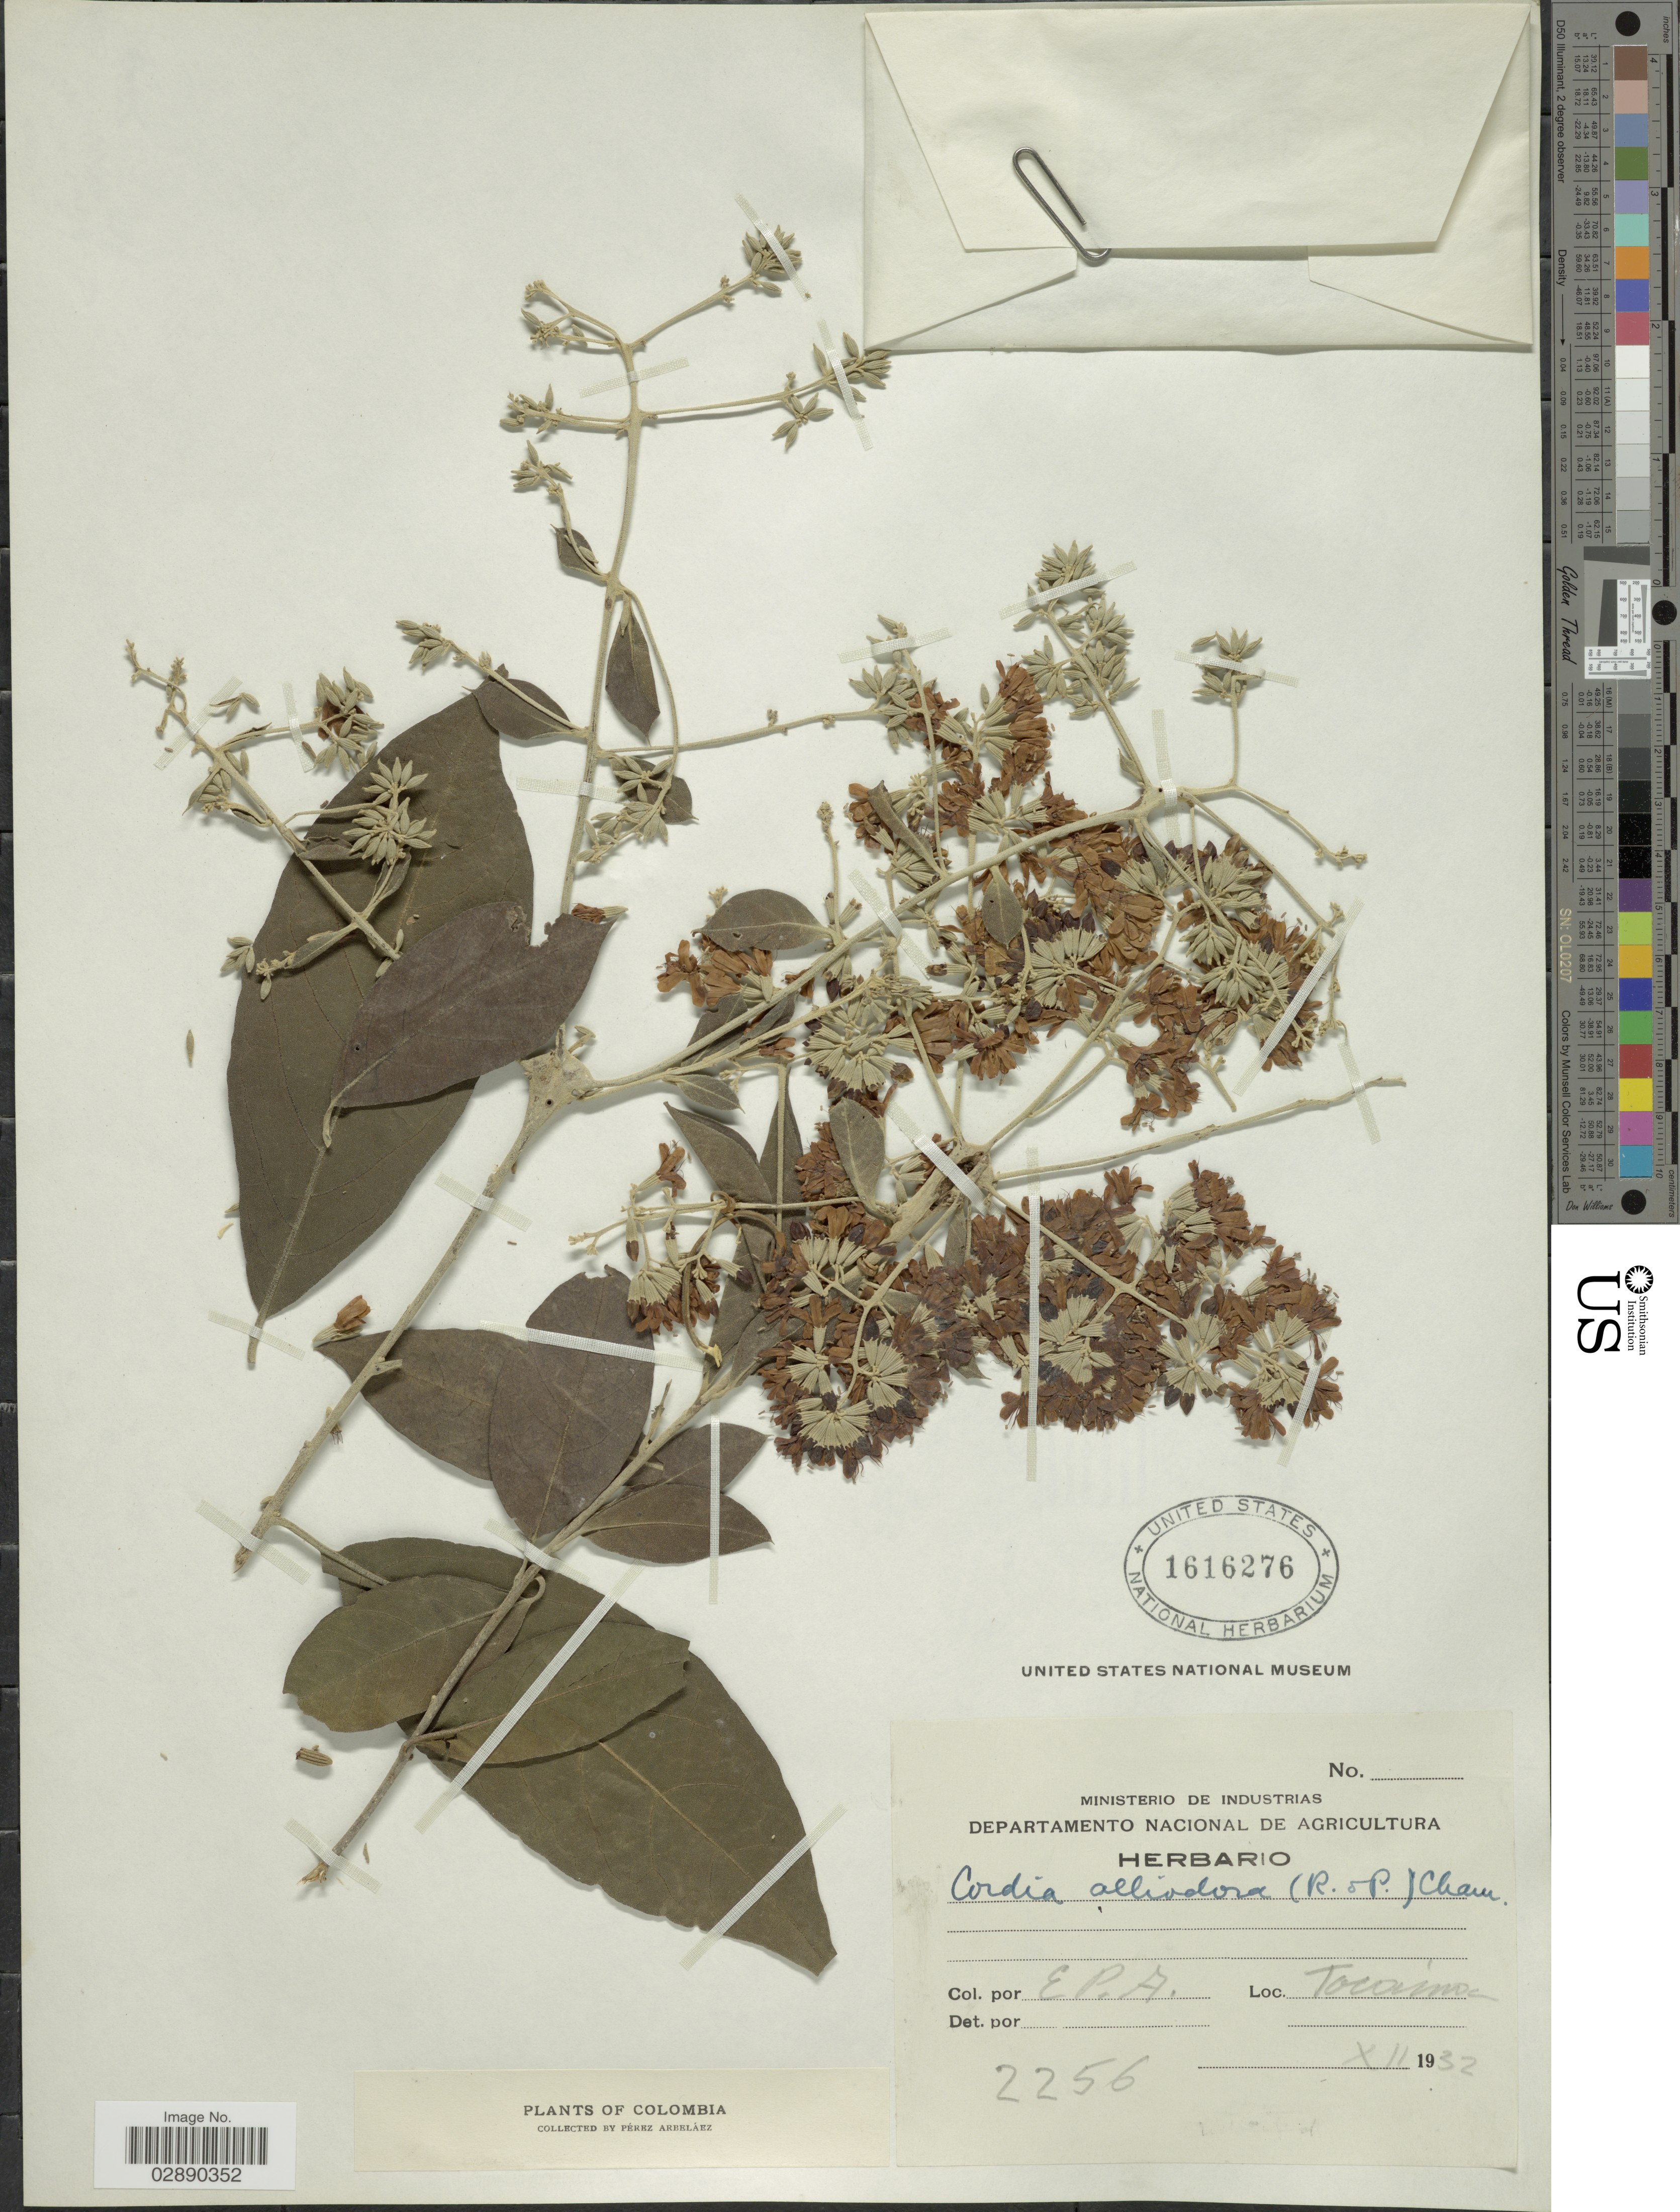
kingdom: Plantae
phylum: Tracheophyta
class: Magnoliopsida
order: Boraginales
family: Cordiaceae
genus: Cordia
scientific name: Cordia alliodora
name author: (Ruiz & Pav.) Oken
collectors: E. Pérez Arbeláez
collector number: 2256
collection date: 1932-12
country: Colombia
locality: Tocaima.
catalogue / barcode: US 1616276